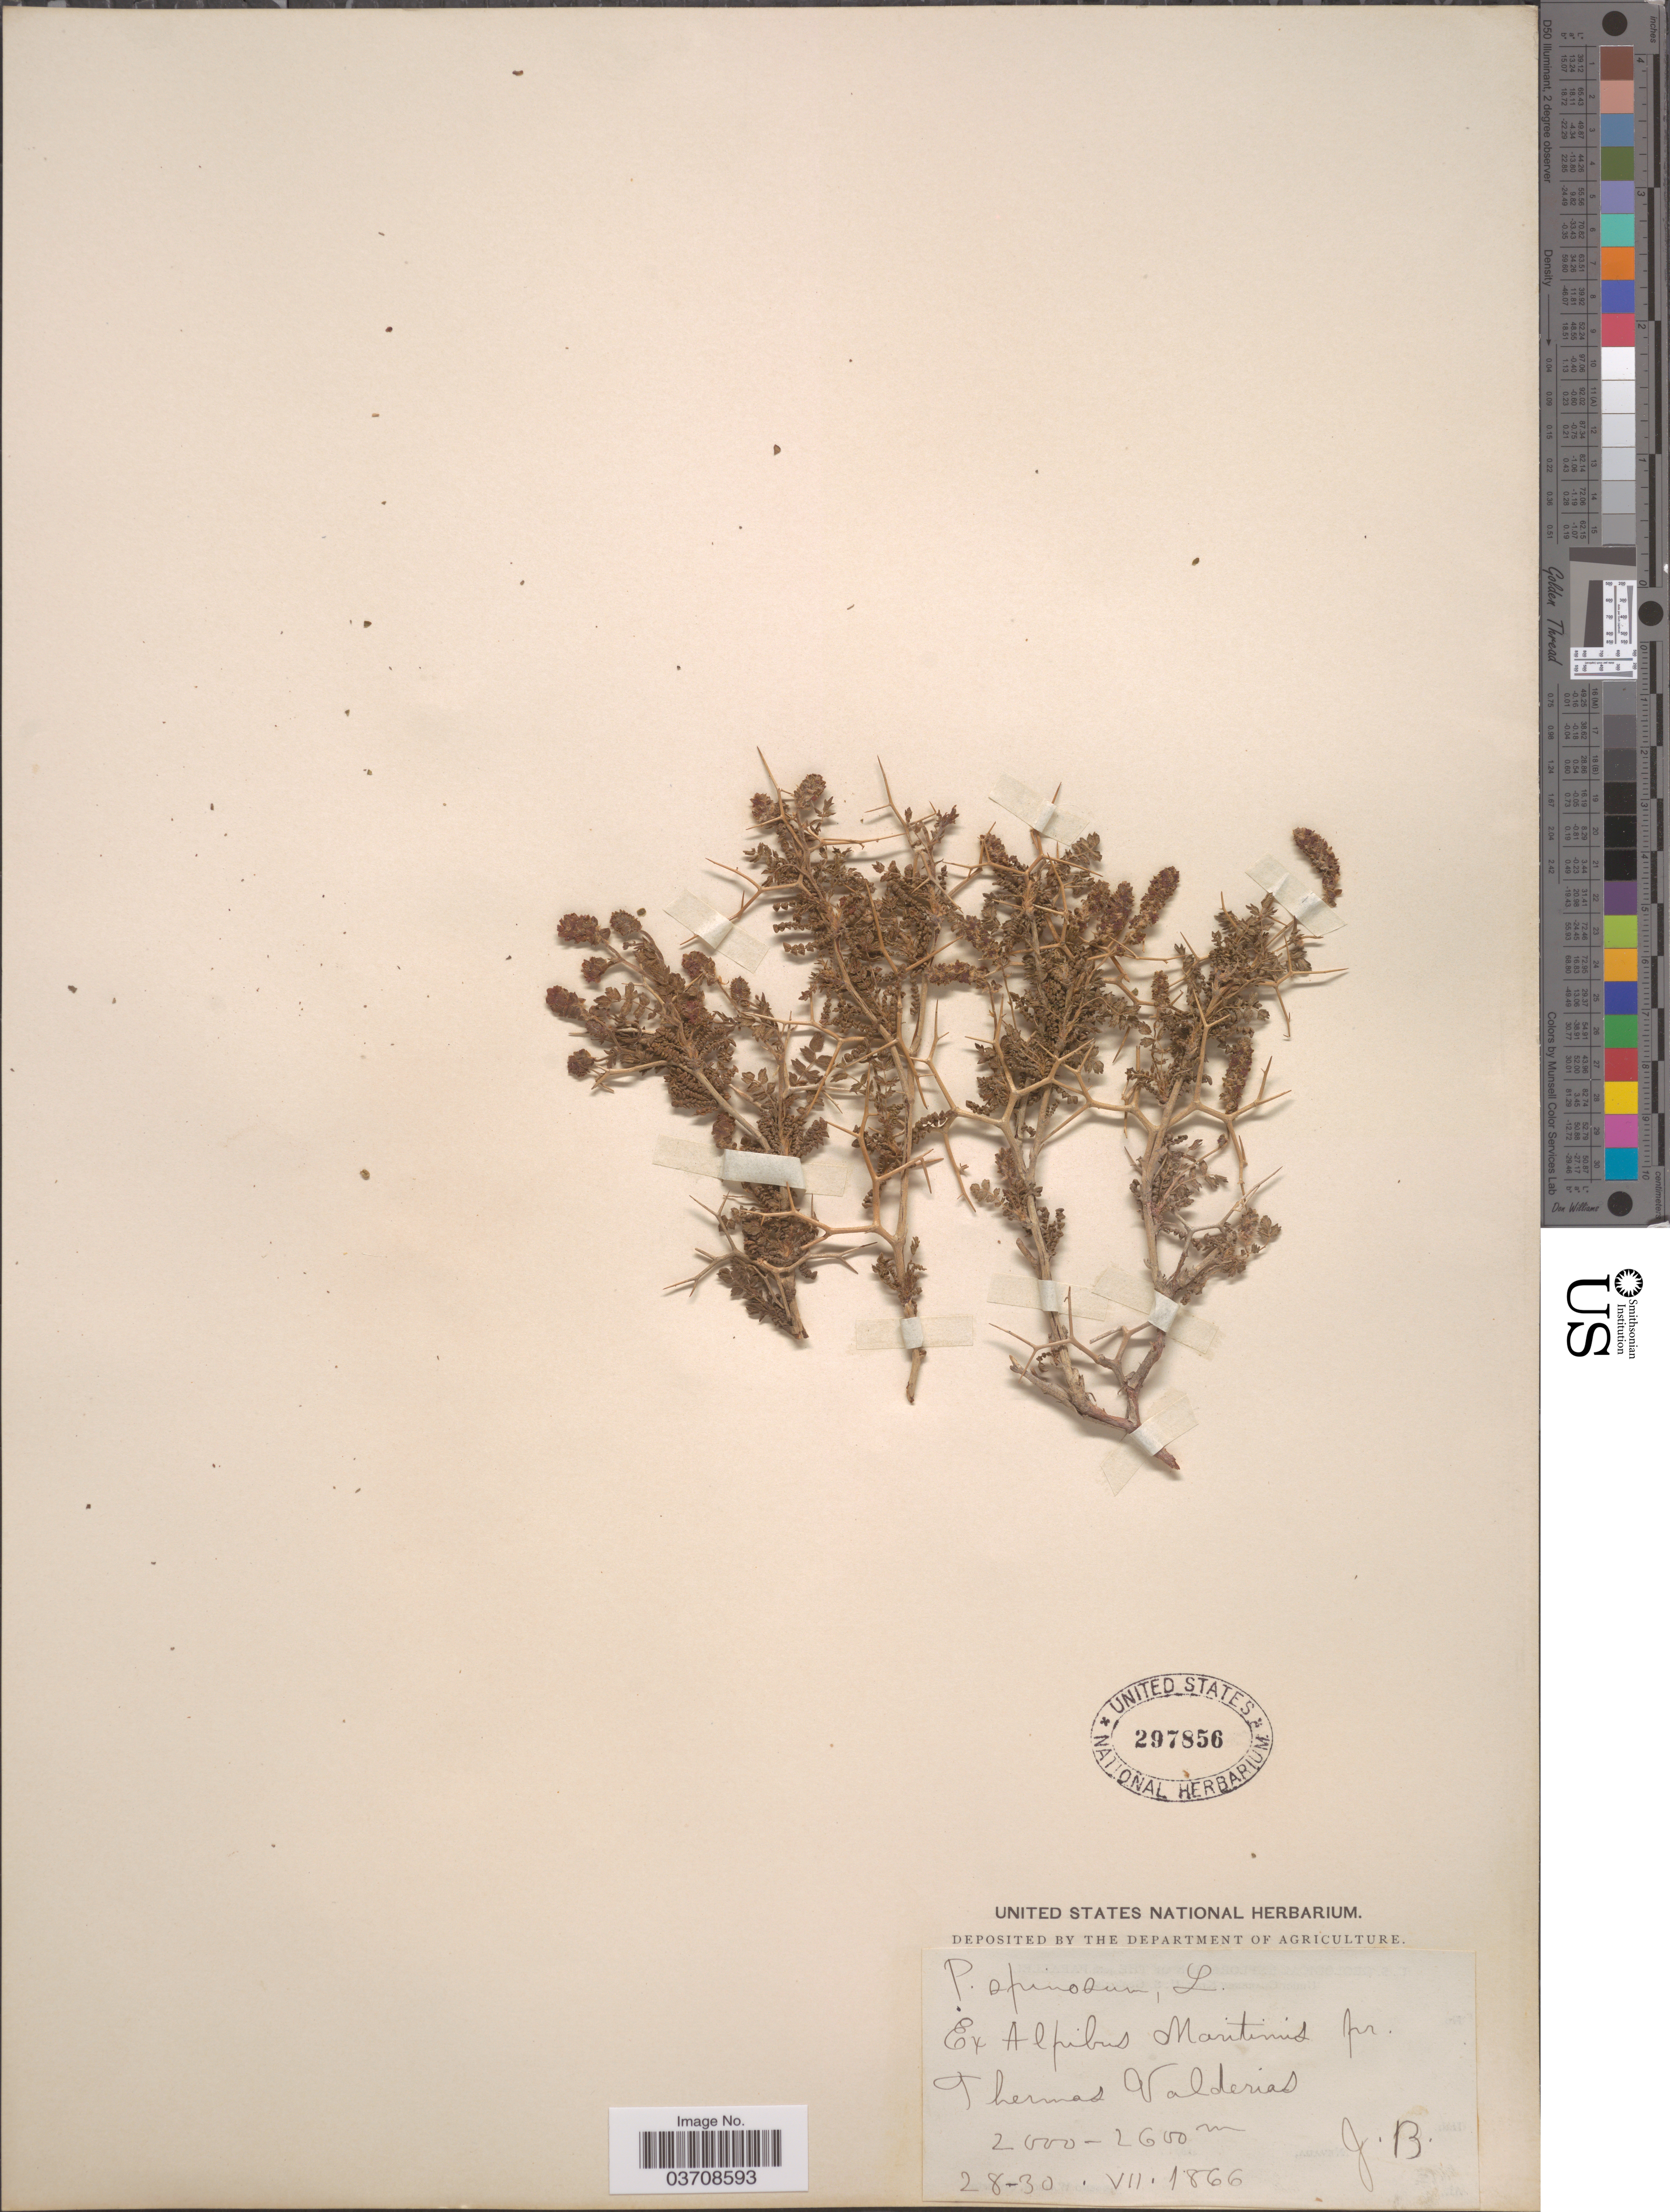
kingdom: Plantae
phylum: Tracheophyta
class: Magnoliopsida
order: Rosales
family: Rosaceae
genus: Sarcopoterium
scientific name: Sarcopoterium spinosum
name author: (L.) Spach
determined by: Strong, Mark T., (BOT), Smithsonian Institution - National Museum of Natural History (UNITED STATES)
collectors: J. B.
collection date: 1866-07-28/1866-07-30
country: Italy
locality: Thermas Valderias.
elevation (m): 2000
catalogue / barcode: US 297856